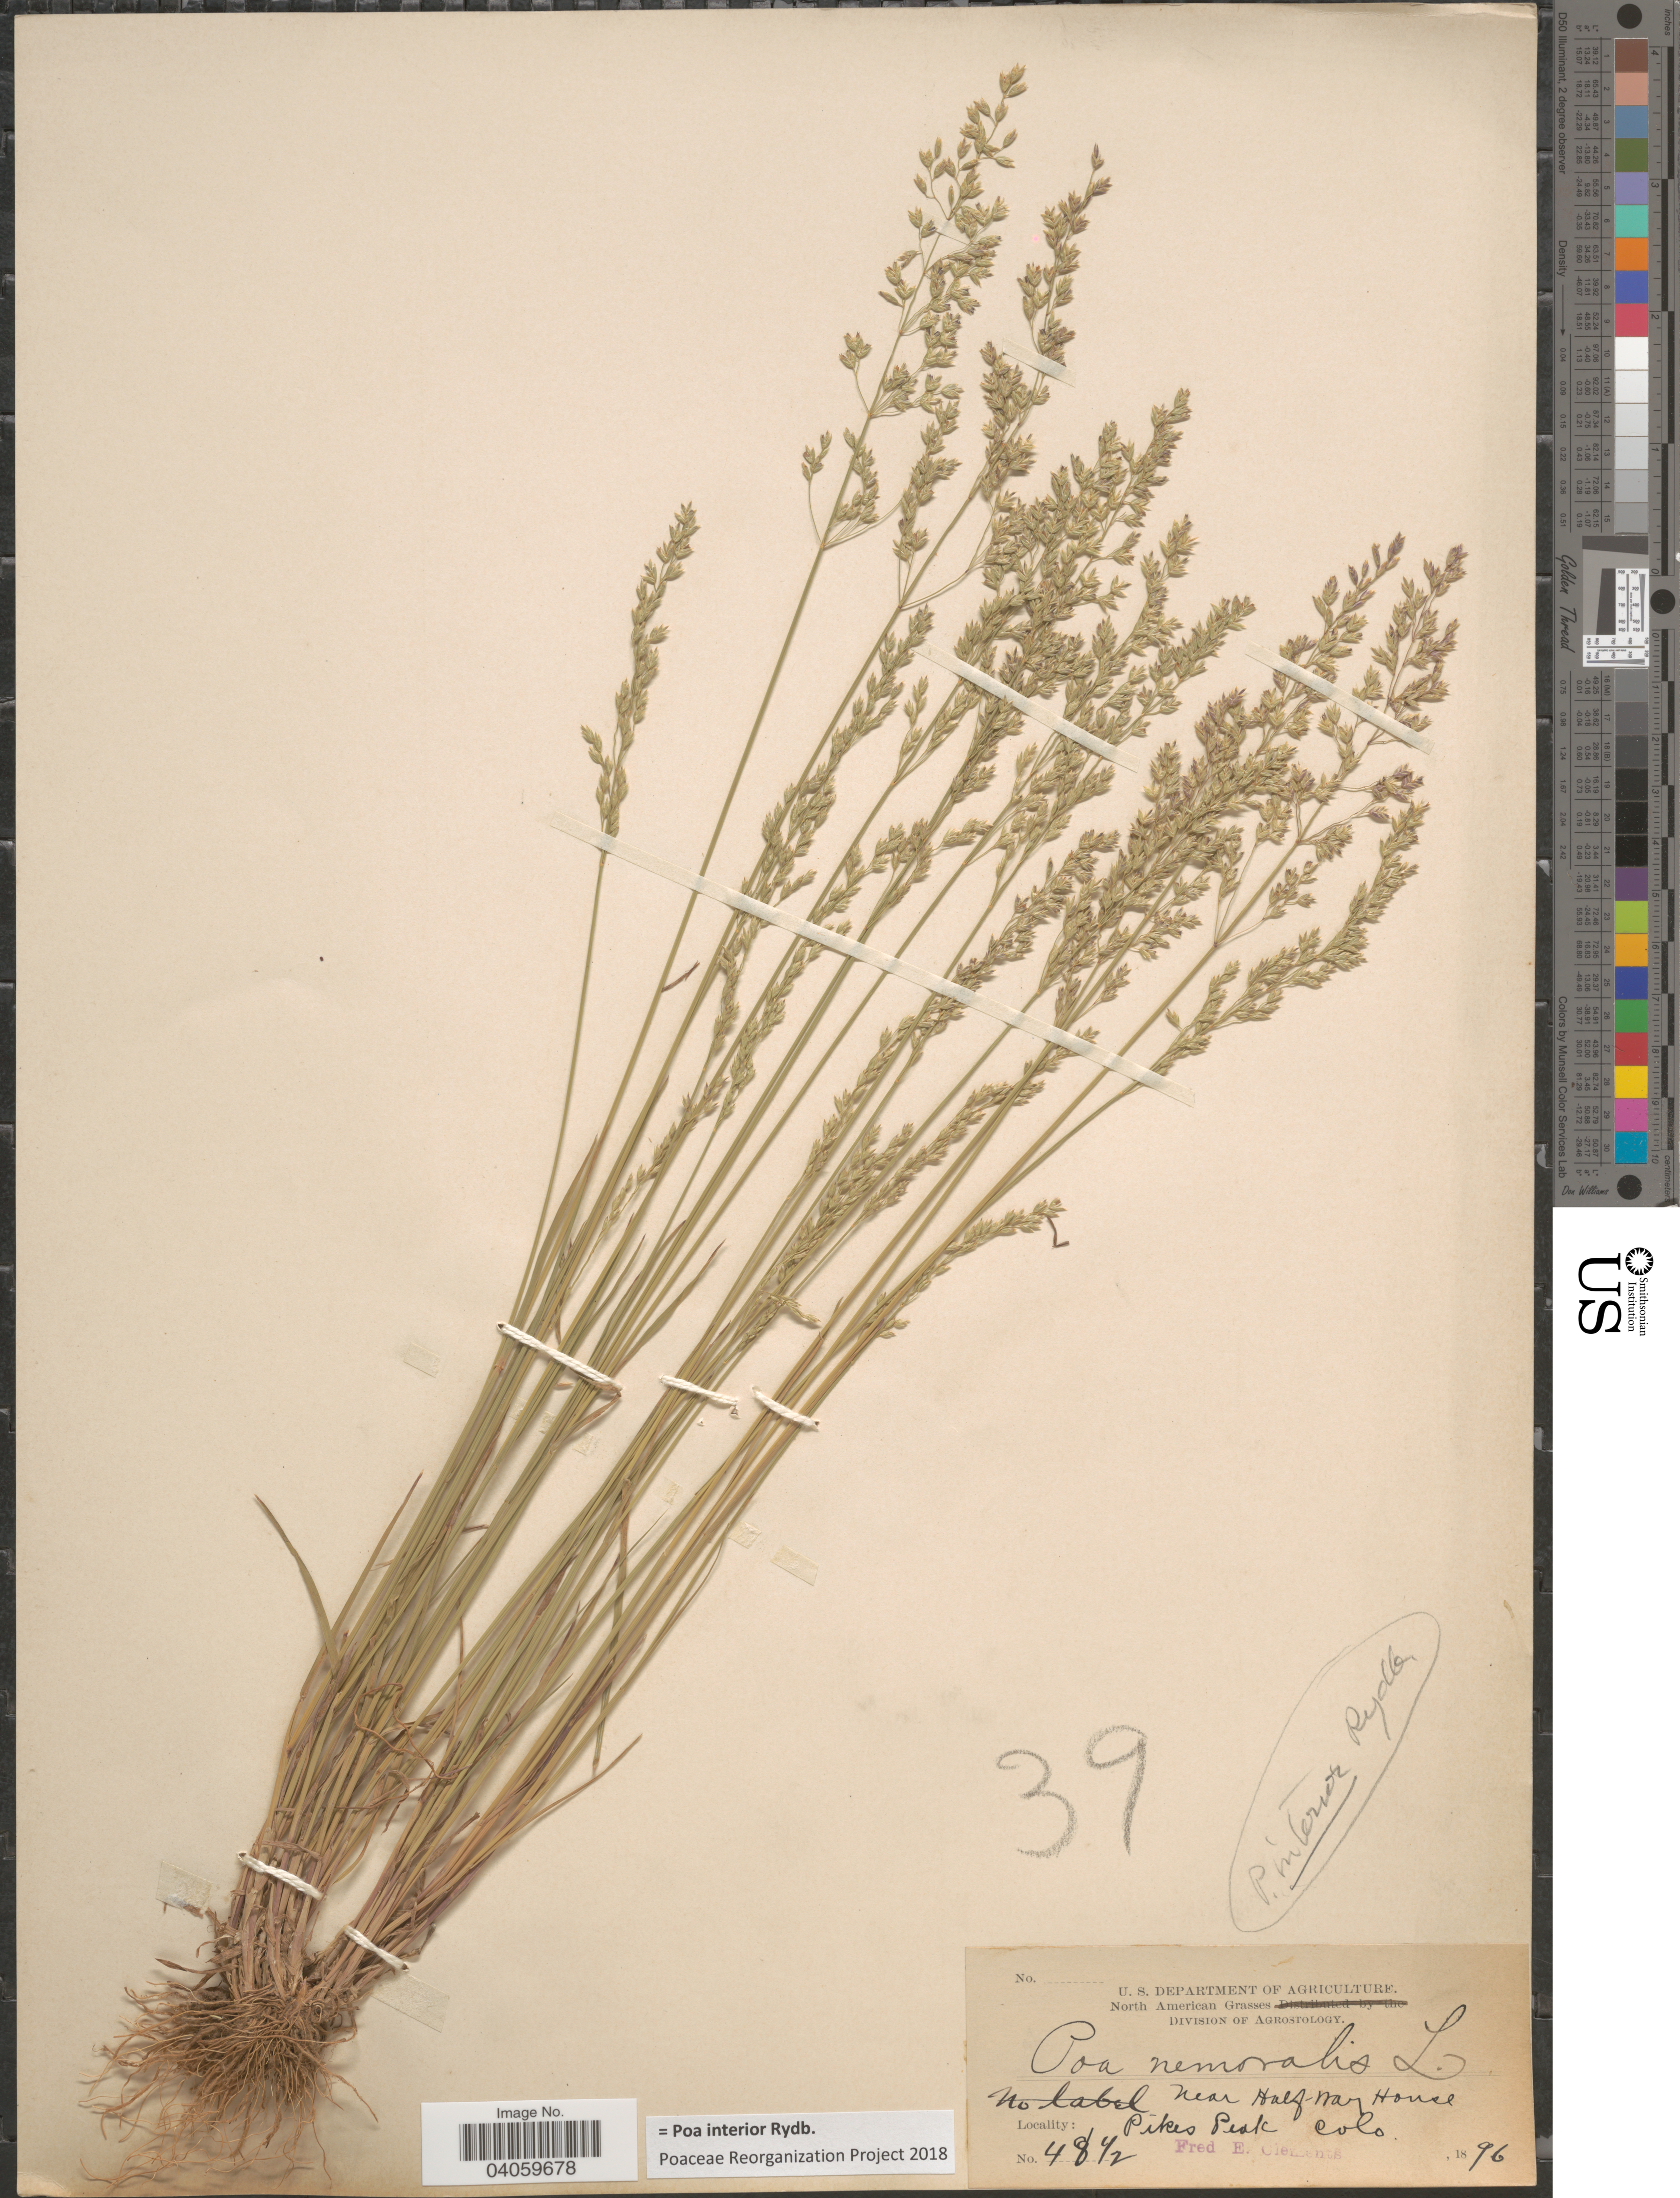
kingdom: Plantae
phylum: Tracheophyta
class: Liliopsida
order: Poales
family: Poaceae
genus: Poa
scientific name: Poa interior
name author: Rydb.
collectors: F. E. Clements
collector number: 48½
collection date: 1896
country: United States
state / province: Colorado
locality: Near Half-Way House. Pikes Peak.